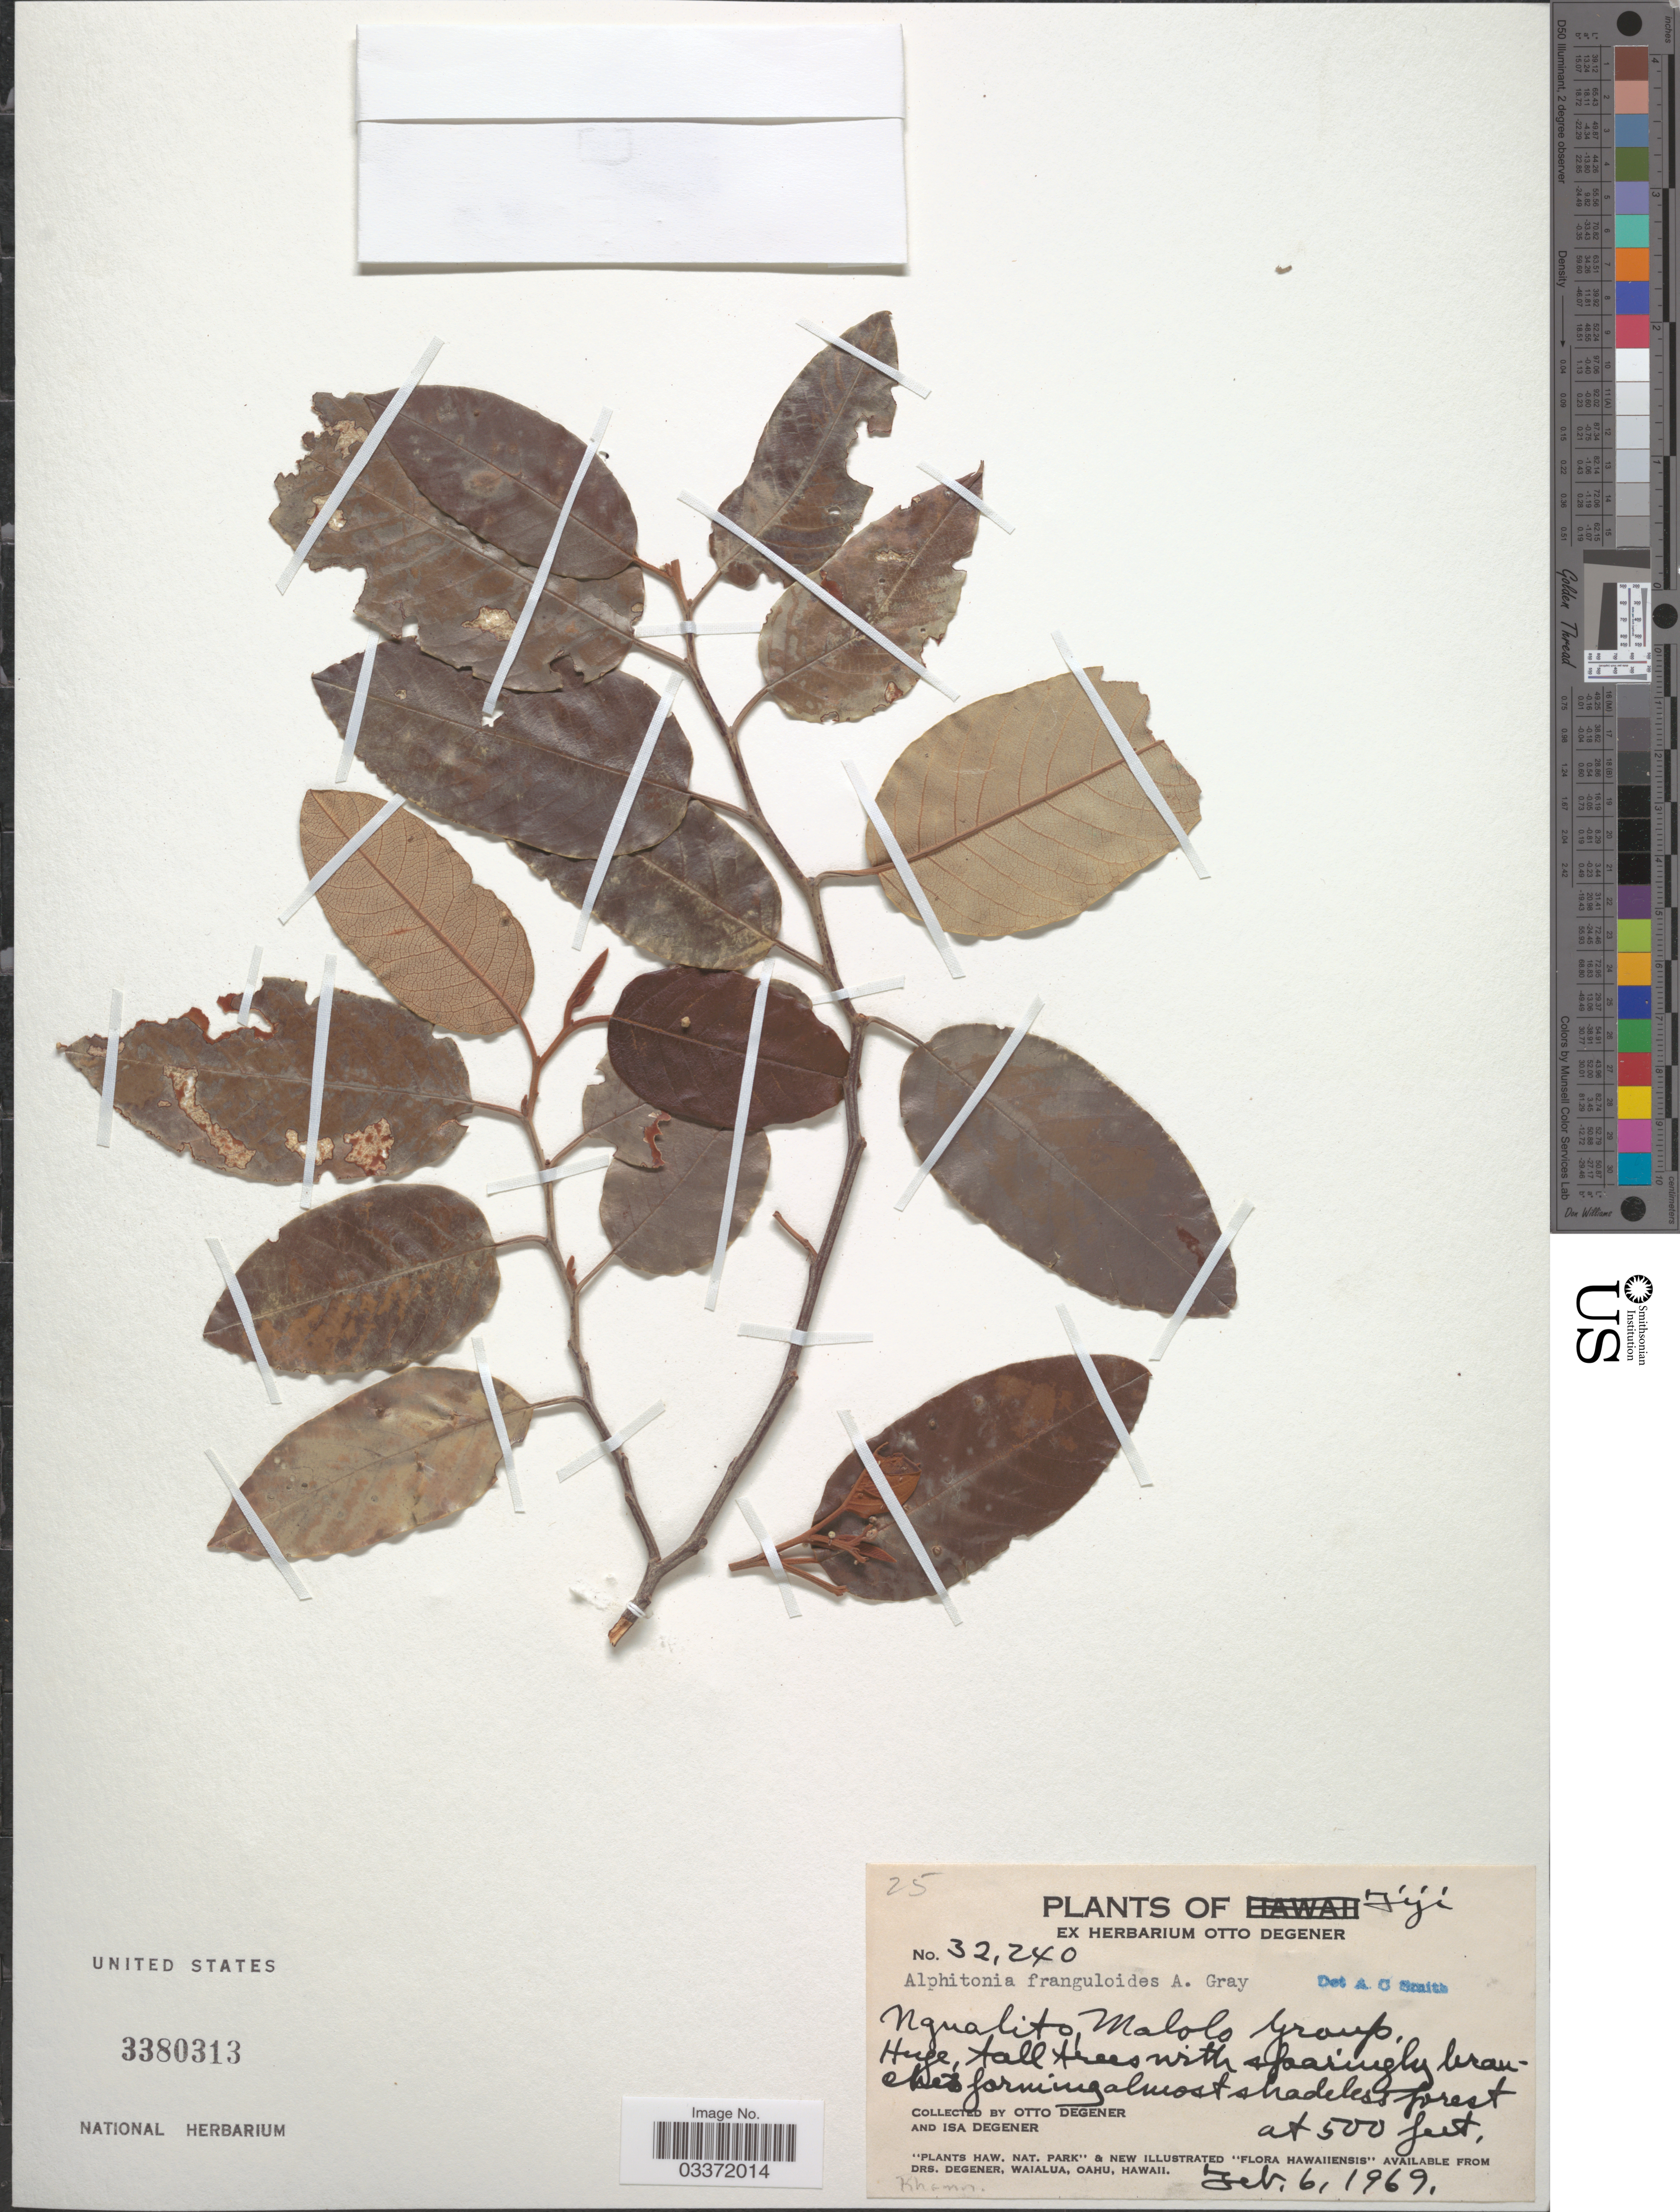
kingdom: Plantae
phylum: Tracheophyta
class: Magnoliopsida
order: Rosales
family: Rhamnaceae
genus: Alphitonia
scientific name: Alphitonia franguloides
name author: A. Gray in Wilkes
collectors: O. Degener & I. Degener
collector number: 32240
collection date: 1969-02-06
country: Fiji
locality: Ngualito Malolo Group.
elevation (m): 152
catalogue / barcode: US 3380313